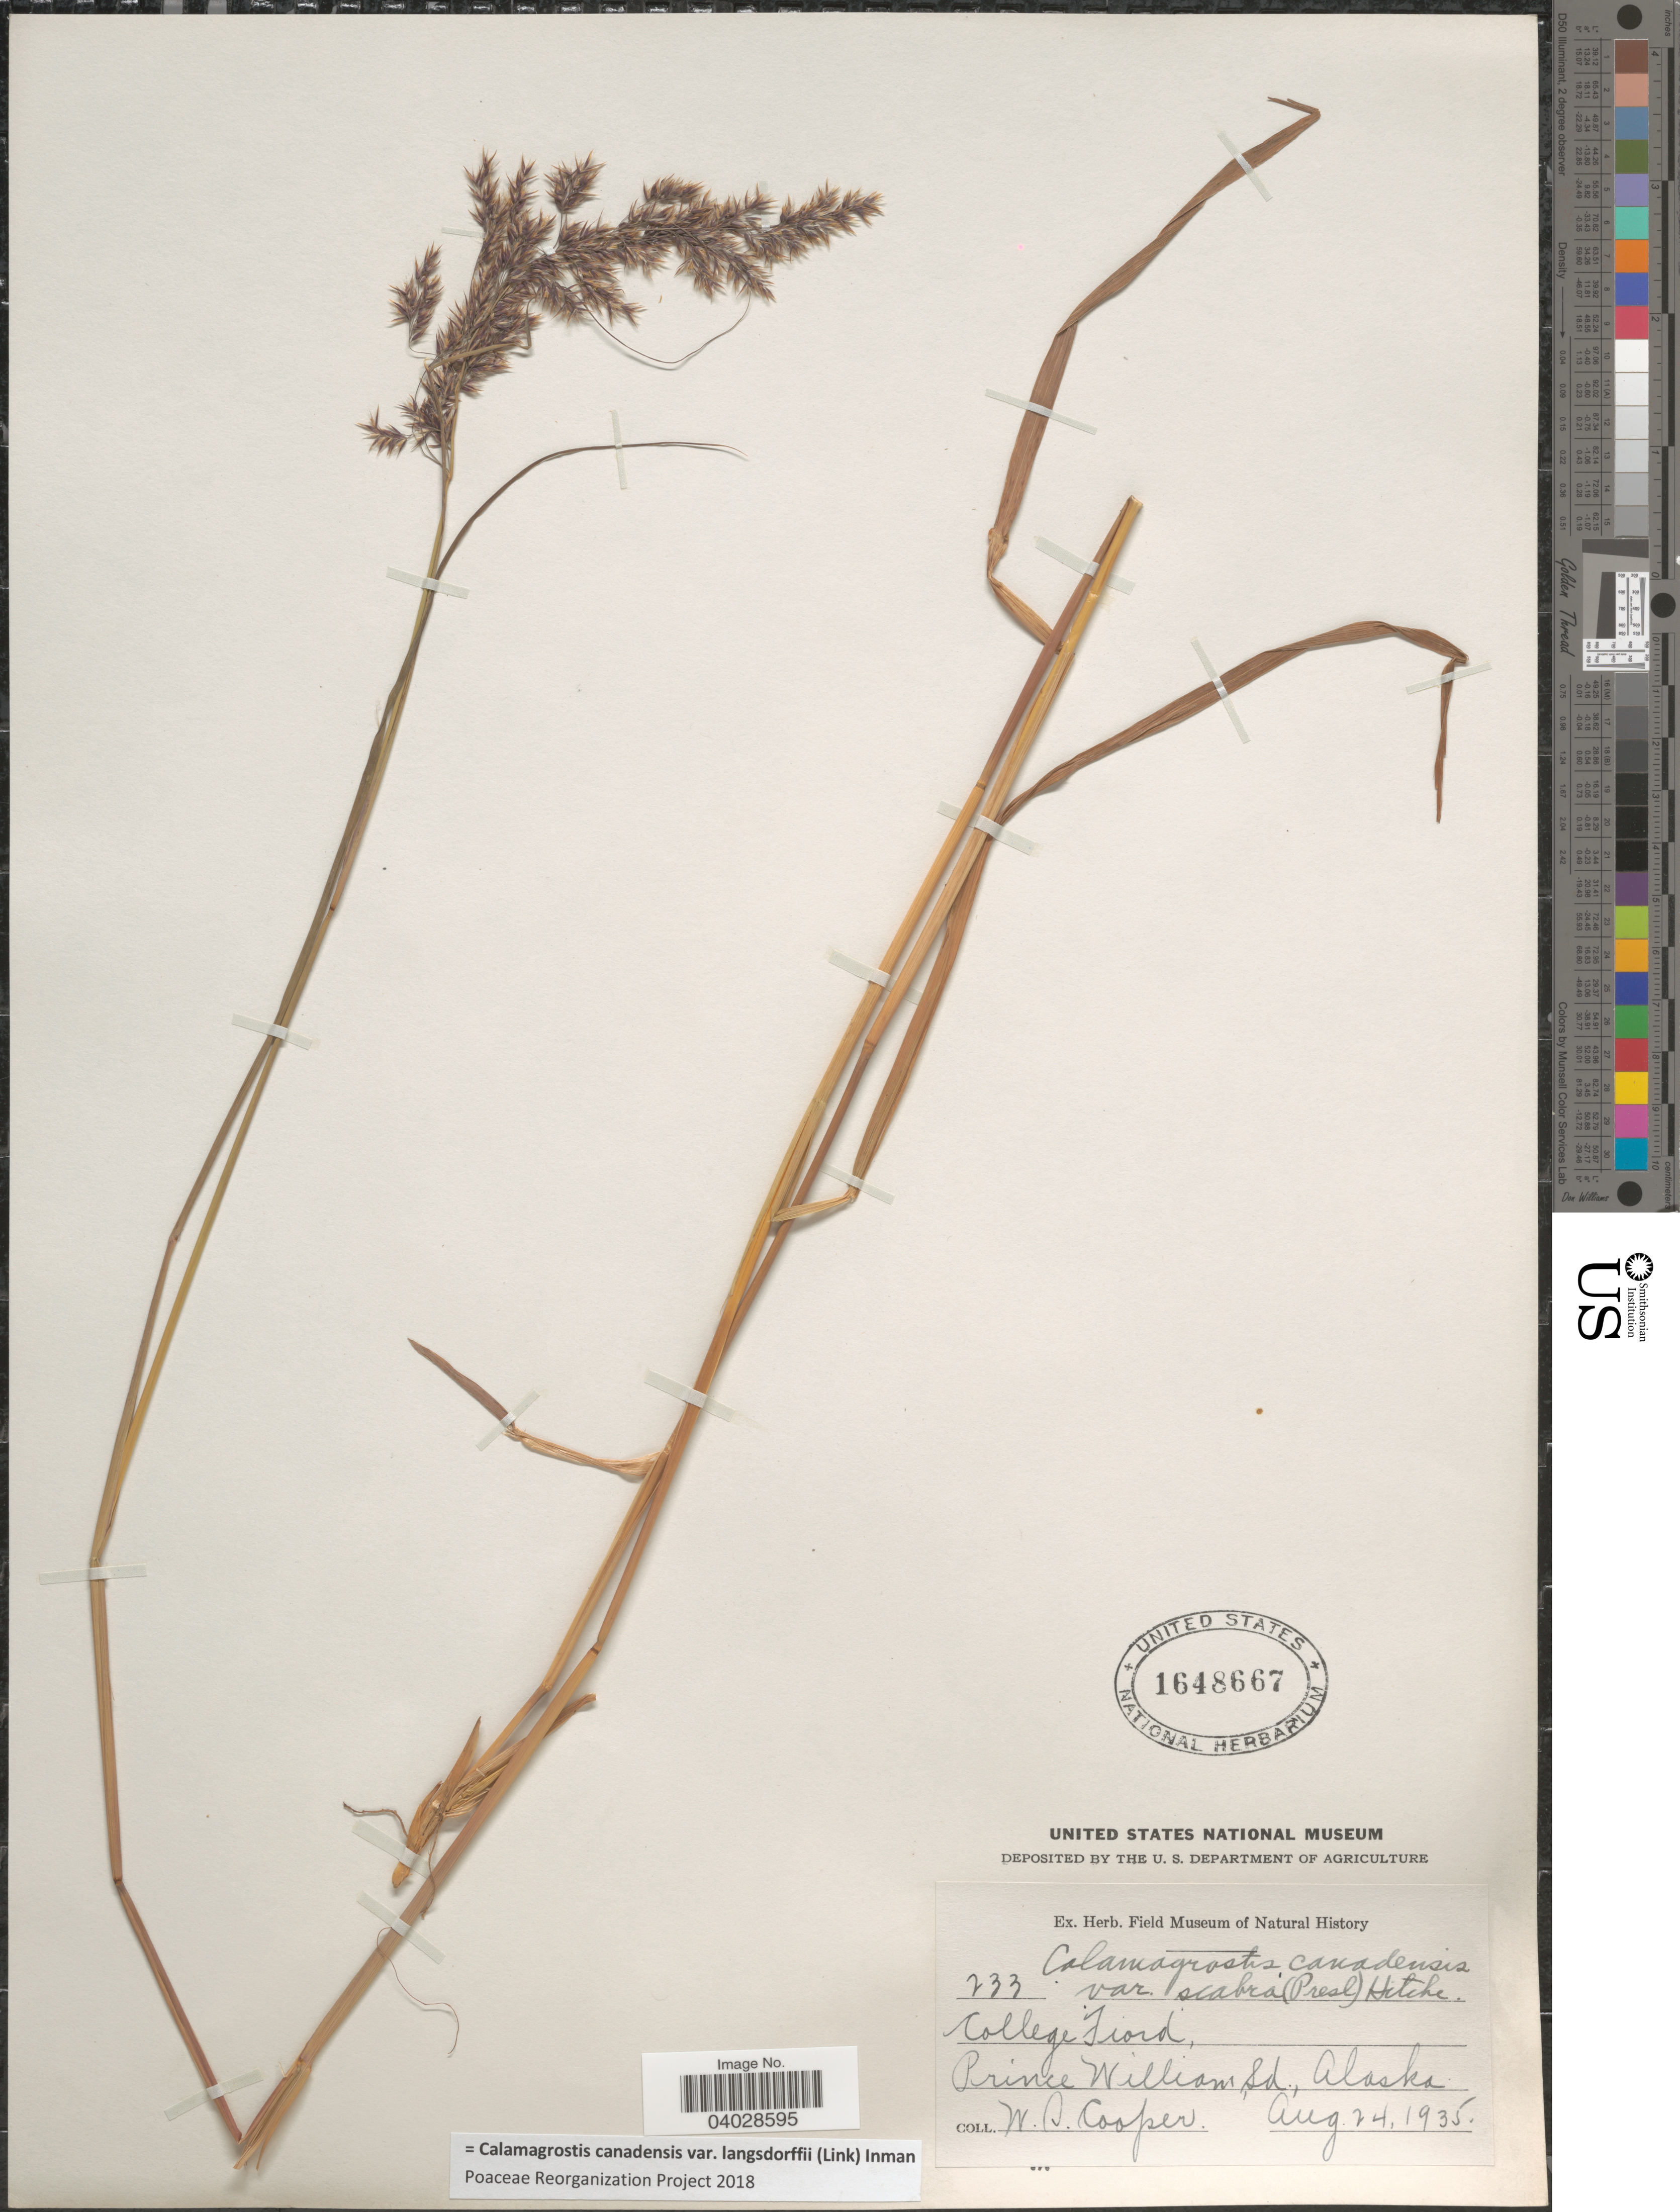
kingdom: Plantae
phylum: Tracheophyta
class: Liliopsida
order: Poales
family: Poaceae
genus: Calamagrostis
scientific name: Calamagrostis canadensis var. langsdorffii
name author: (Link) Inman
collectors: W. Cooper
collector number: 233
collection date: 1935-08-24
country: United States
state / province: Alaska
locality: College Fiord, Prince William Sd.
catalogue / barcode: US 1648667